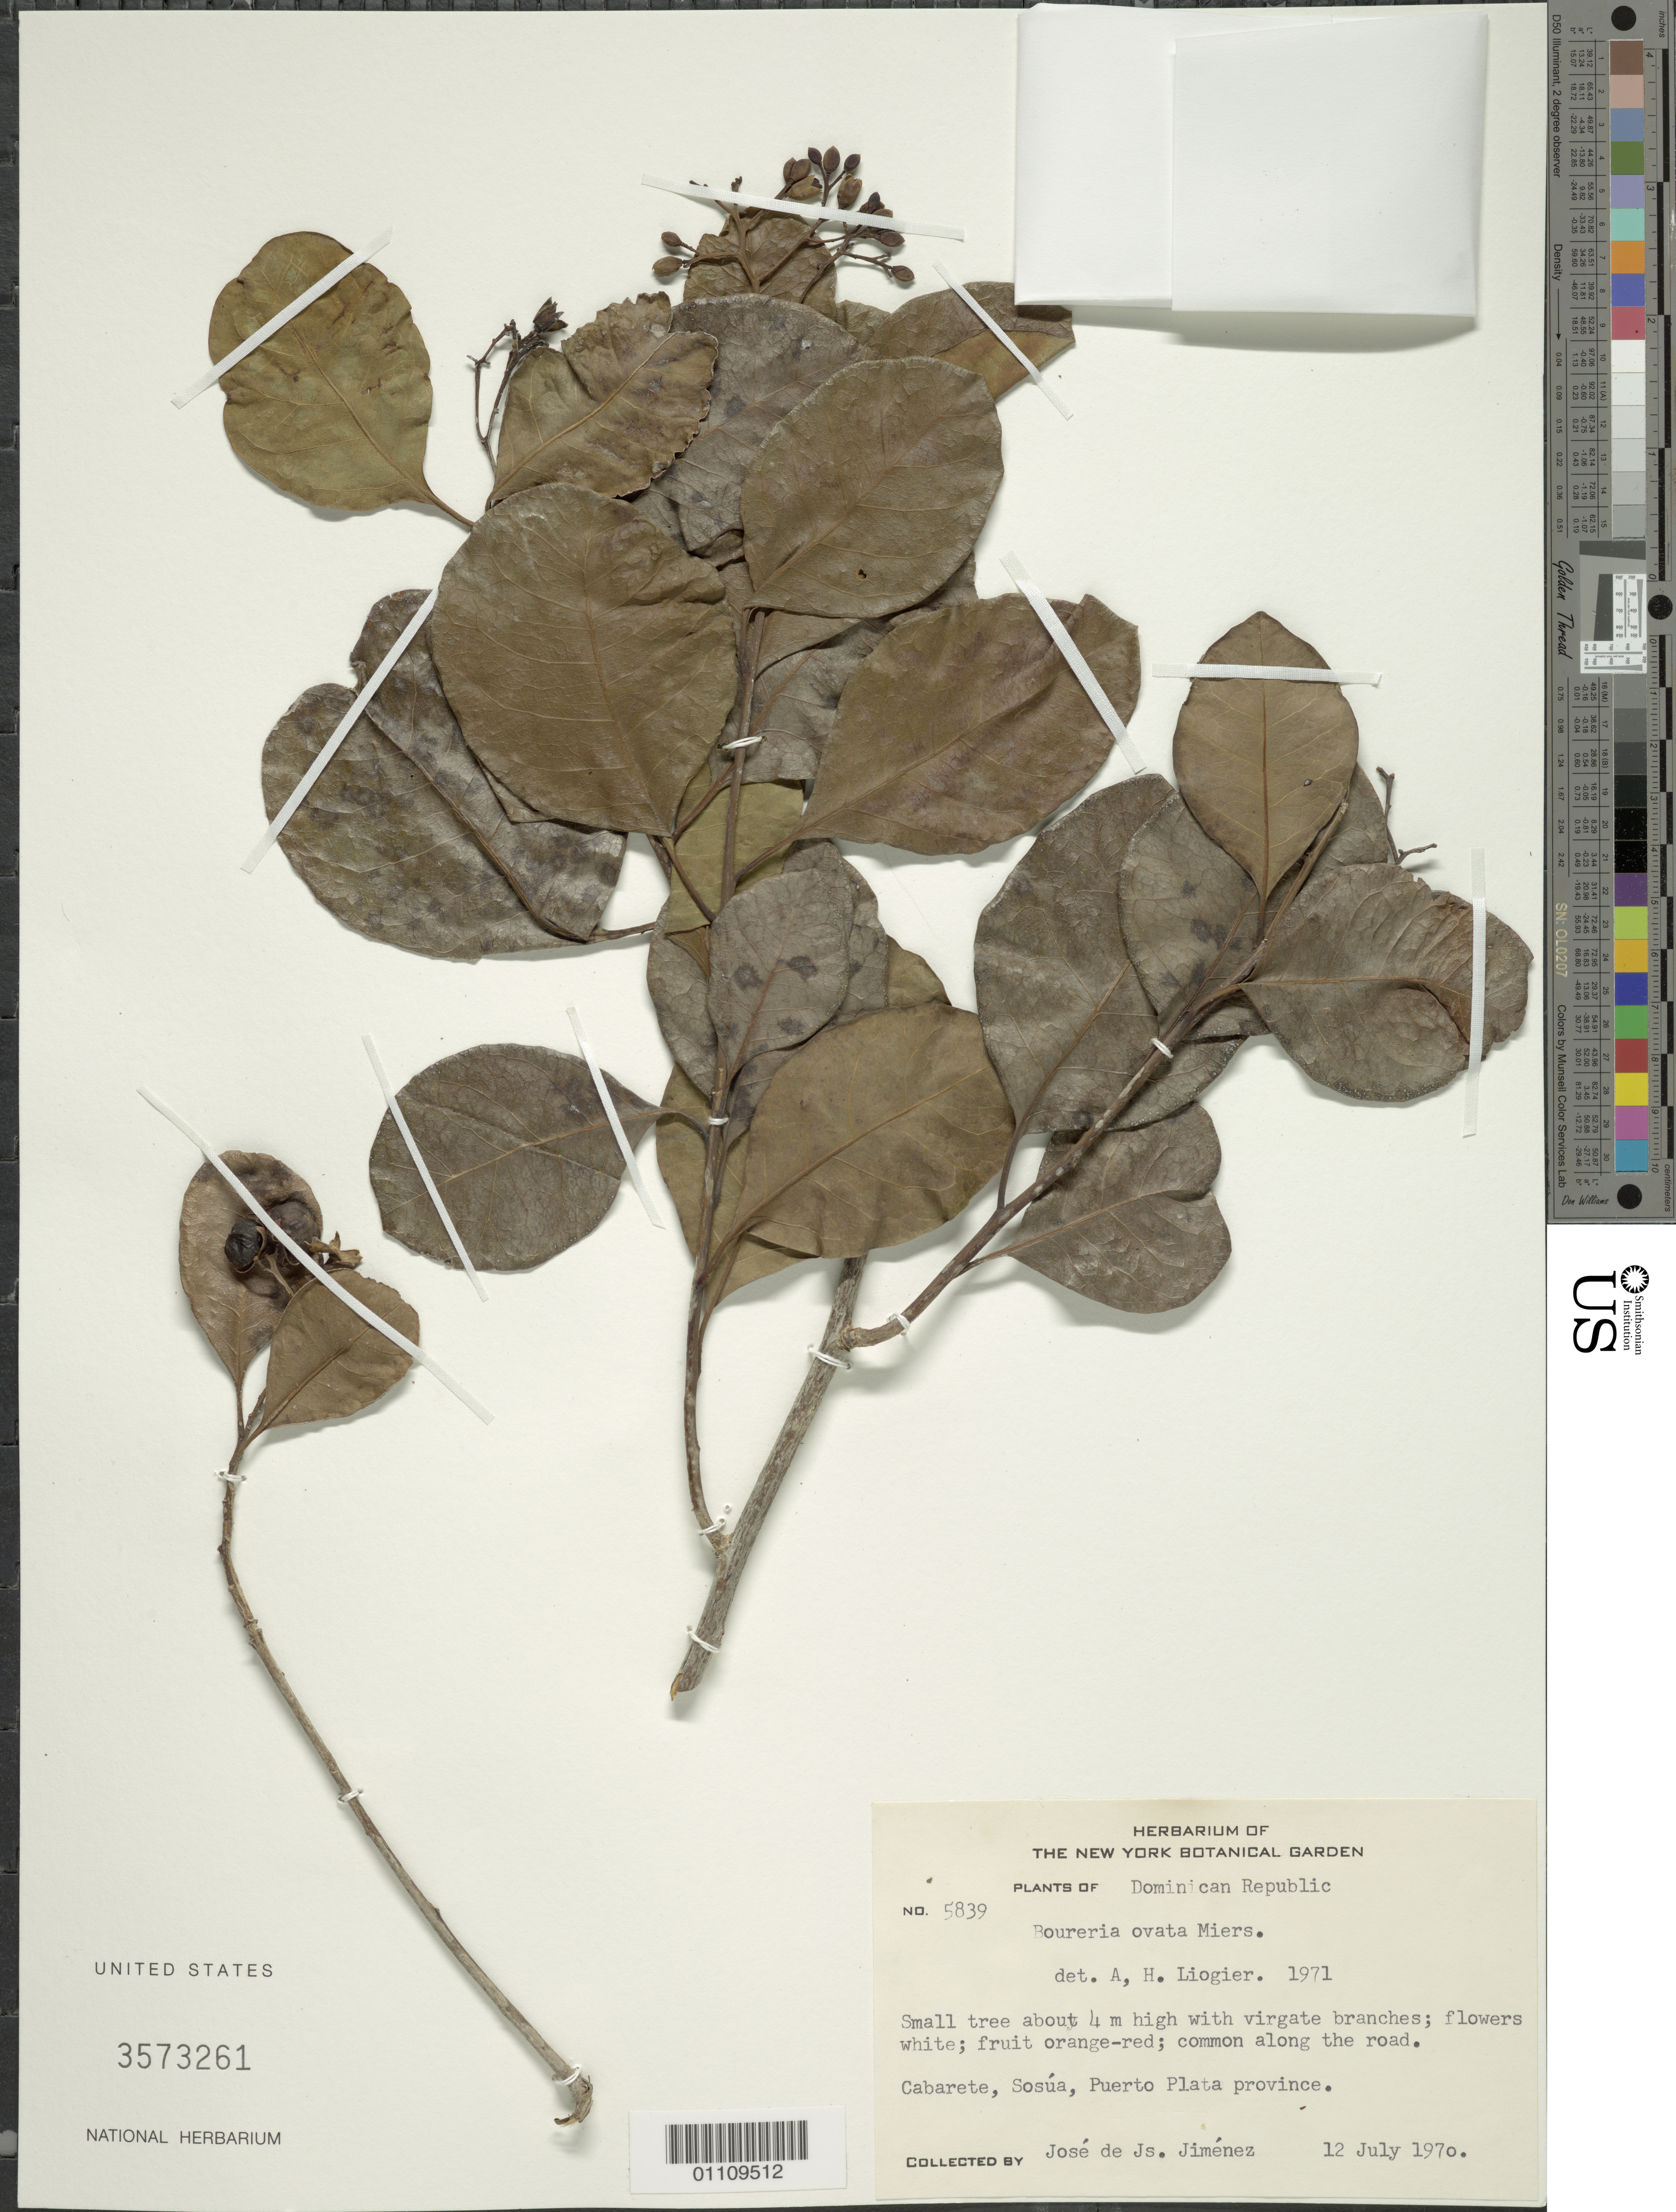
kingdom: Plantae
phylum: Tracheophyta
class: Magnoliopsida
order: Boraginales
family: Ehretiaceae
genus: Bourreria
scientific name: Bourreria succulenta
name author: Jacq.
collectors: J. J. Jiménez Almonte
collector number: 5839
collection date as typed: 12 Jul 1970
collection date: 1970-07-12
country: Dominican Republic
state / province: Puerto Plata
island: Hispaniola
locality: Catarete, Sosúa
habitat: Common along road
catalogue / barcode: US 3573261